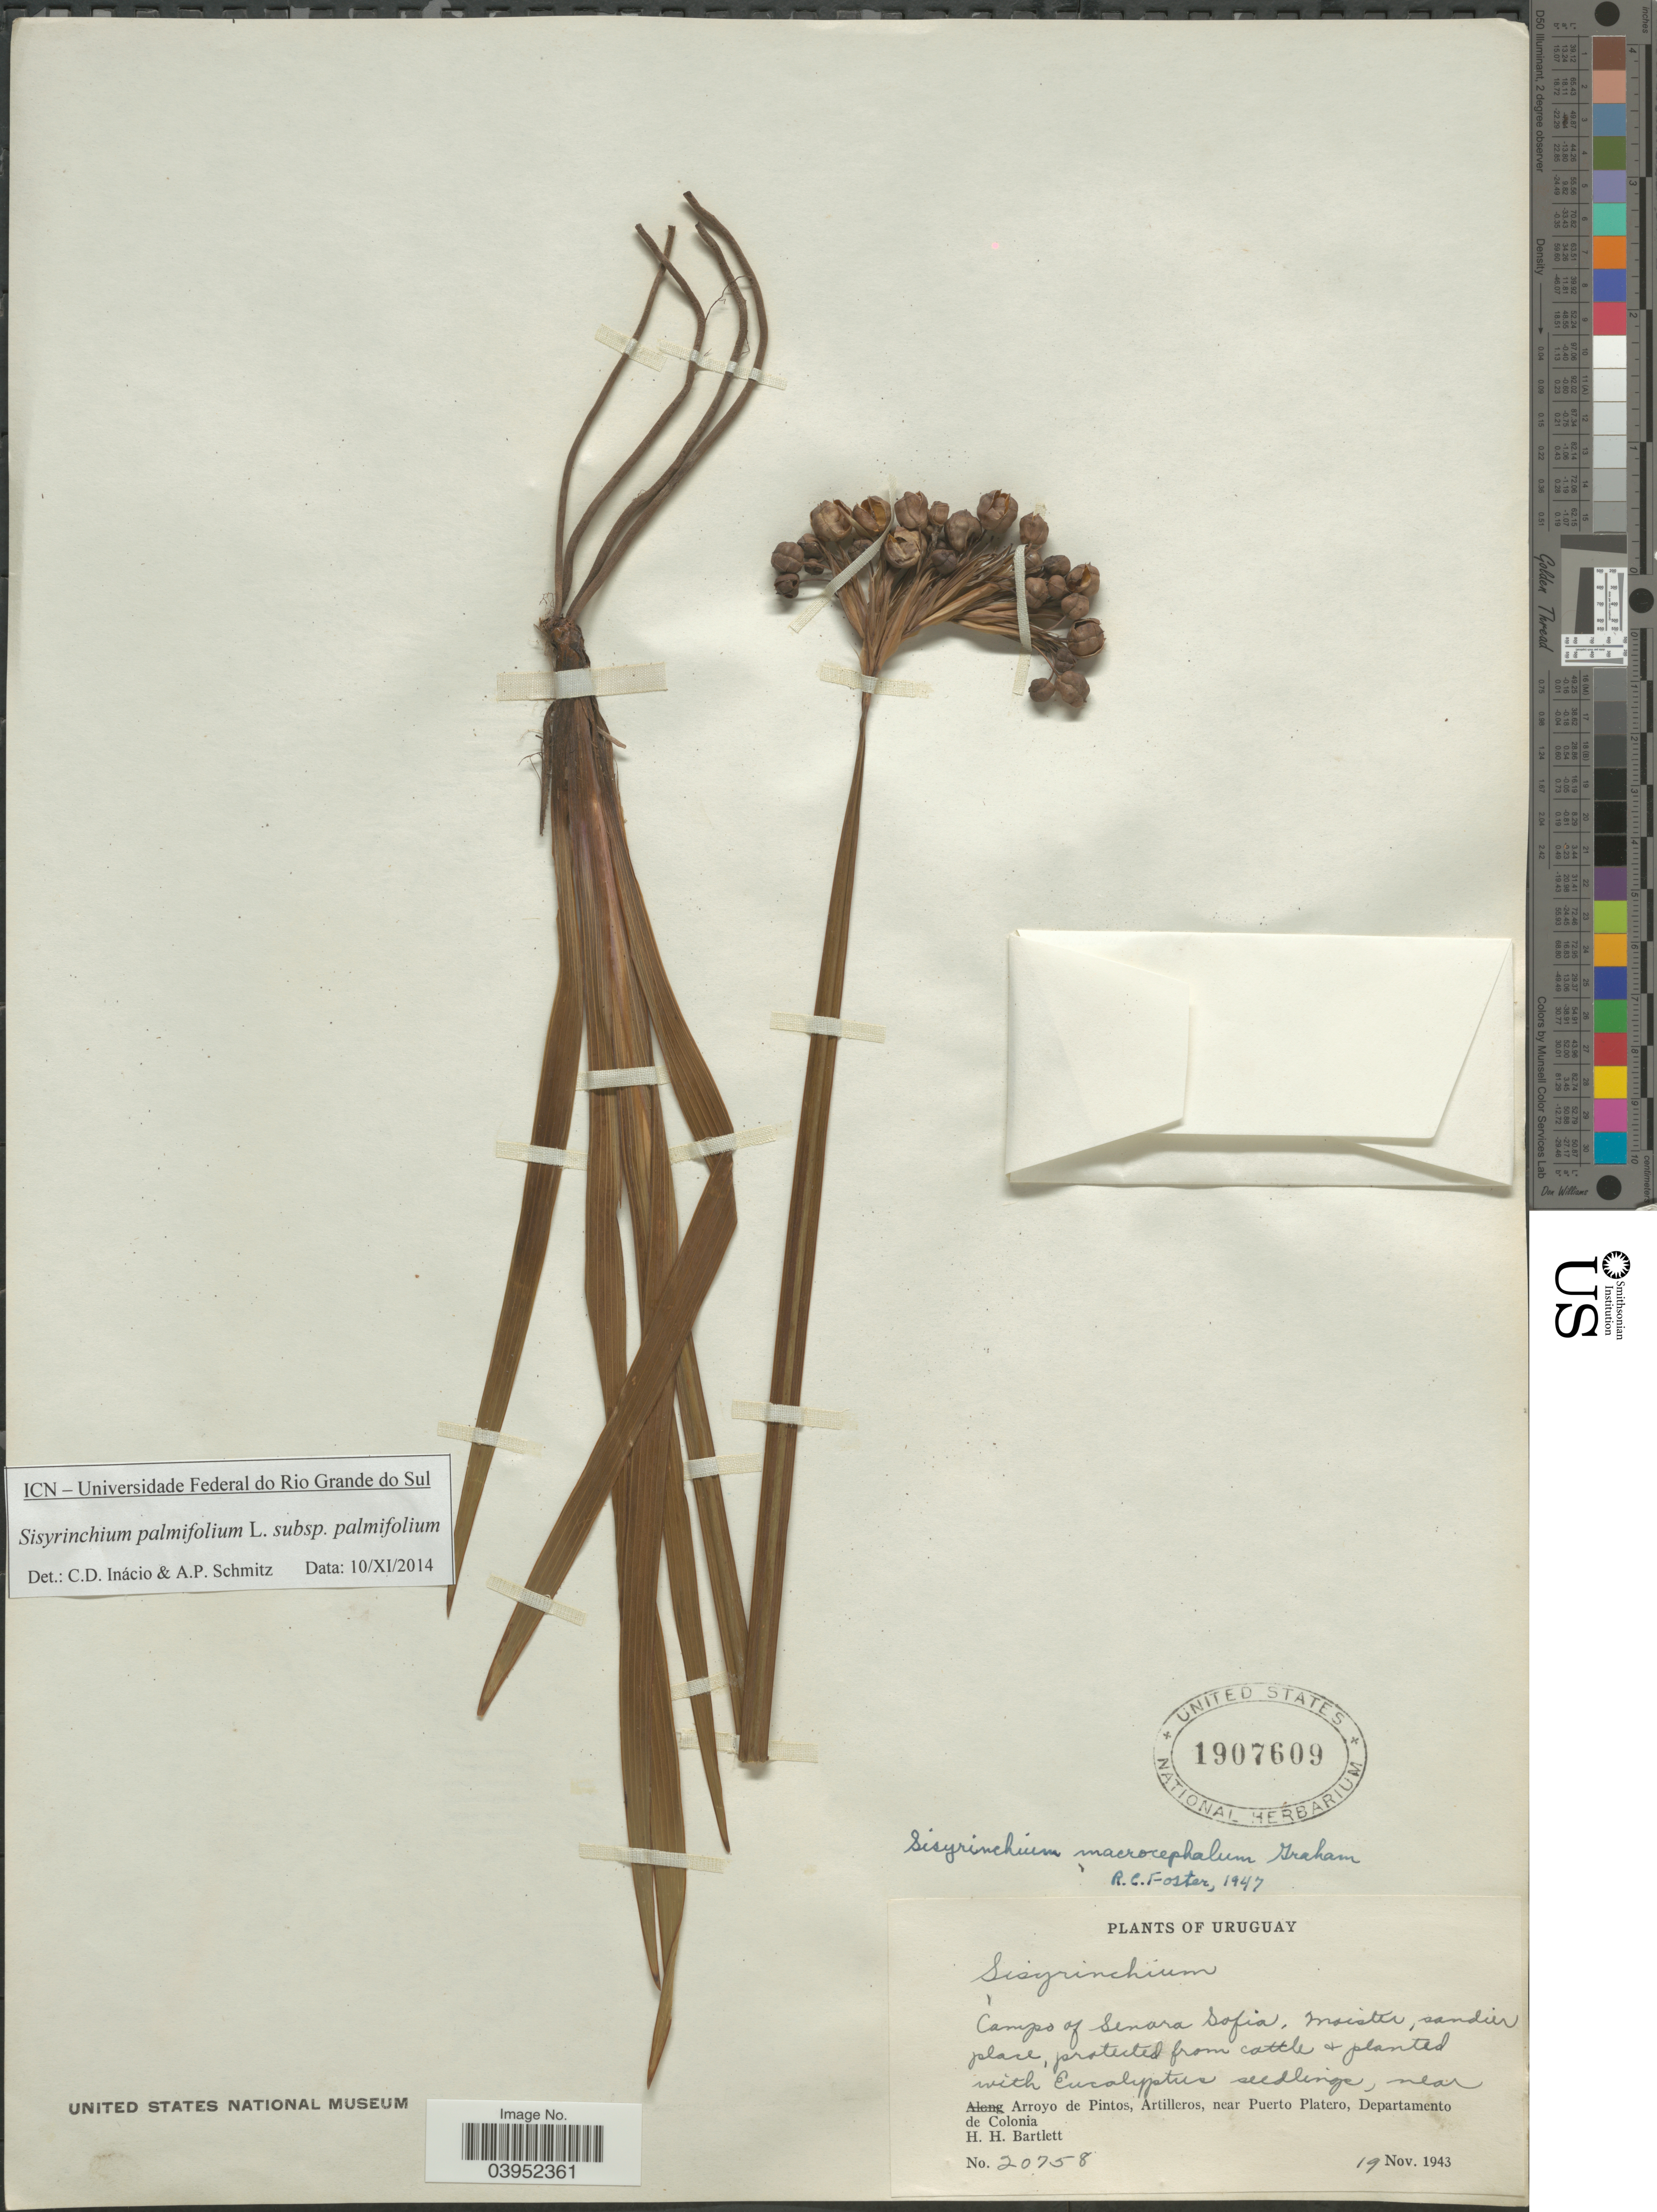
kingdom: Plantae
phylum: Tracheophyta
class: Liliopsida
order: Asparagales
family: Iridaceae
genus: Sisyrinchium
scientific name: Sisyrinchium palmifolium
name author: L.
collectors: H. H. Bartlett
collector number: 20758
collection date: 1943-11-19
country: Uruguay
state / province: Colonia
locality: Near Arroyo de Pintos, Artilleros, near Puerto Platero, Departamento de Colonia.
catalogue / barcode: US 1907609